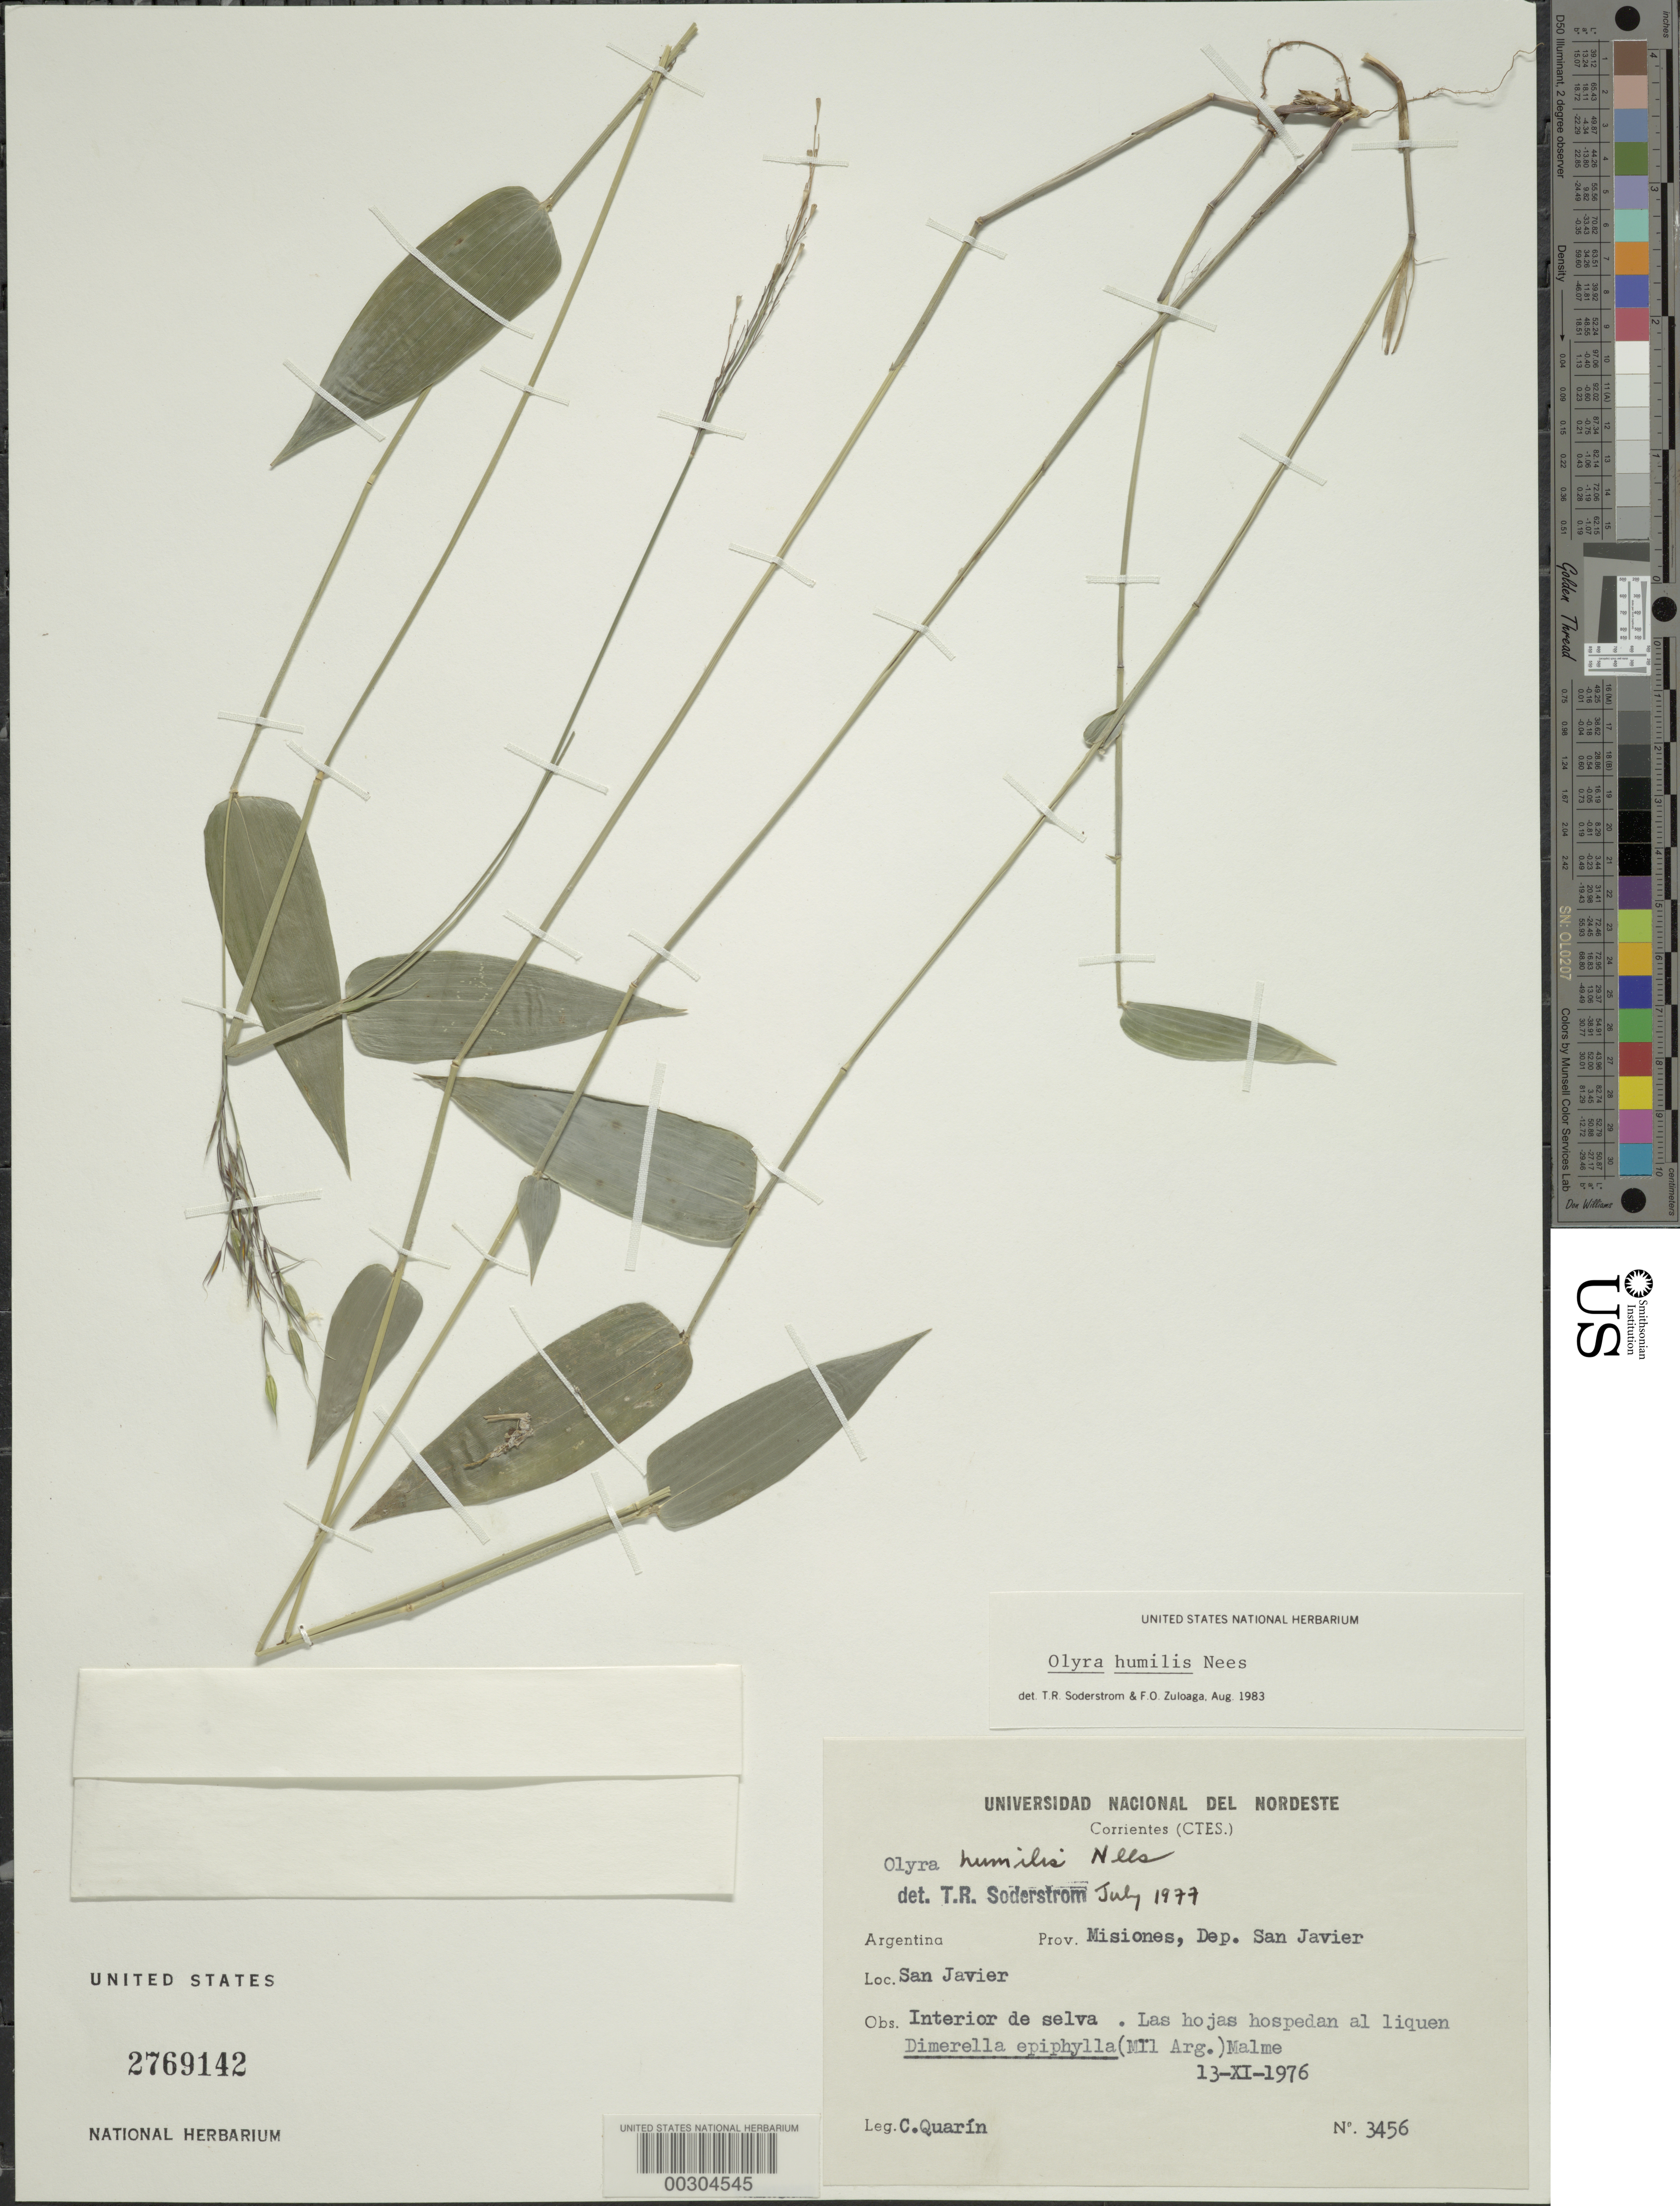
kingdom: Plantae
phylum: Tracheophyta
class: Liliopsida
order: Poales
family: Poaceae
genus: Olyra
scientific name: Olyra humilis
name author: Nees in Mart.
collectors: C. Quarin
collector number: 3456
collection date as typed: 13 Nov 1976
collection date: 1976-11-13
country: Argentina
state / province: Misiones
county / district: San Javier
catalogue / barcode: US 2769142